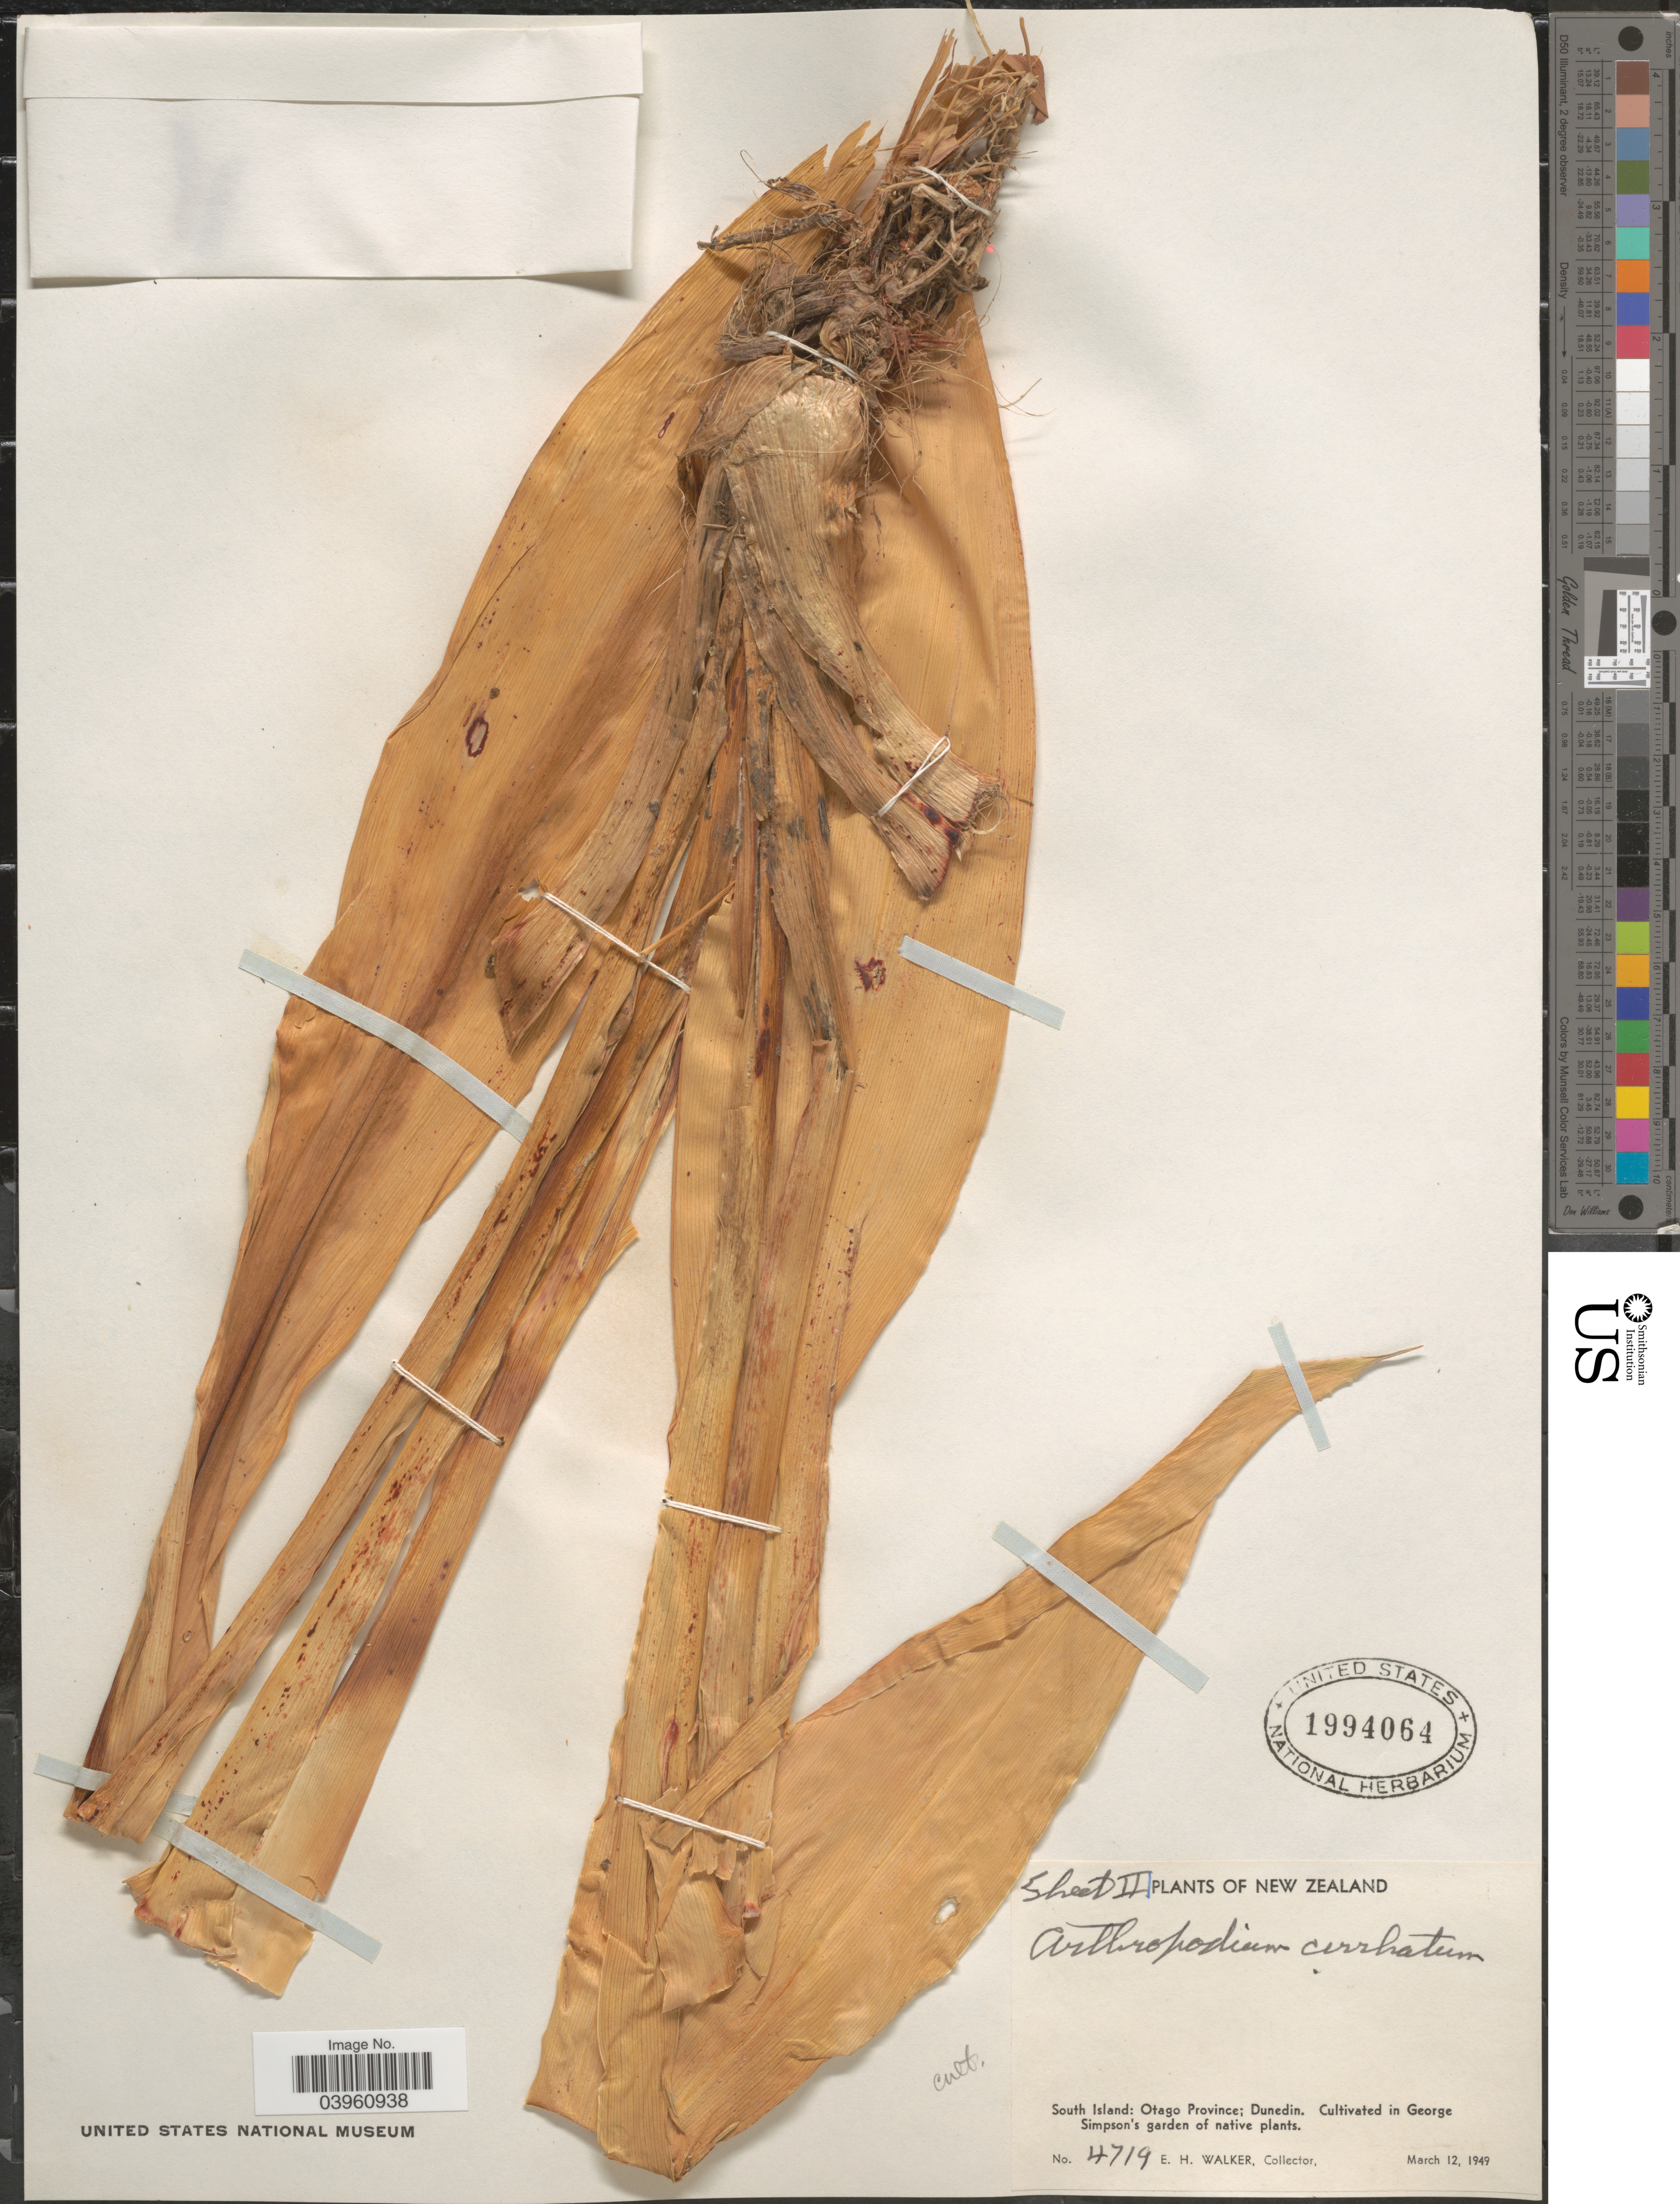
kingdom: Plantae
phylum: Tracheophyta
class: Liliopsida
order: Asparagales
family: Asparagaceae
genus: Arthropodium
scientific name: Arthropodium cirrhatum G. Benn., nom. inval., nom. nud.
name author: G. Benn.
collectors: E. H. Walker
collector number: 4719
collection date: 1949-03-12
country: New Zealand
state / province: Otago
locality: South Island: Dunedin. In George Simpson's garden of native plants.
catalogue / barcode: US 1994064